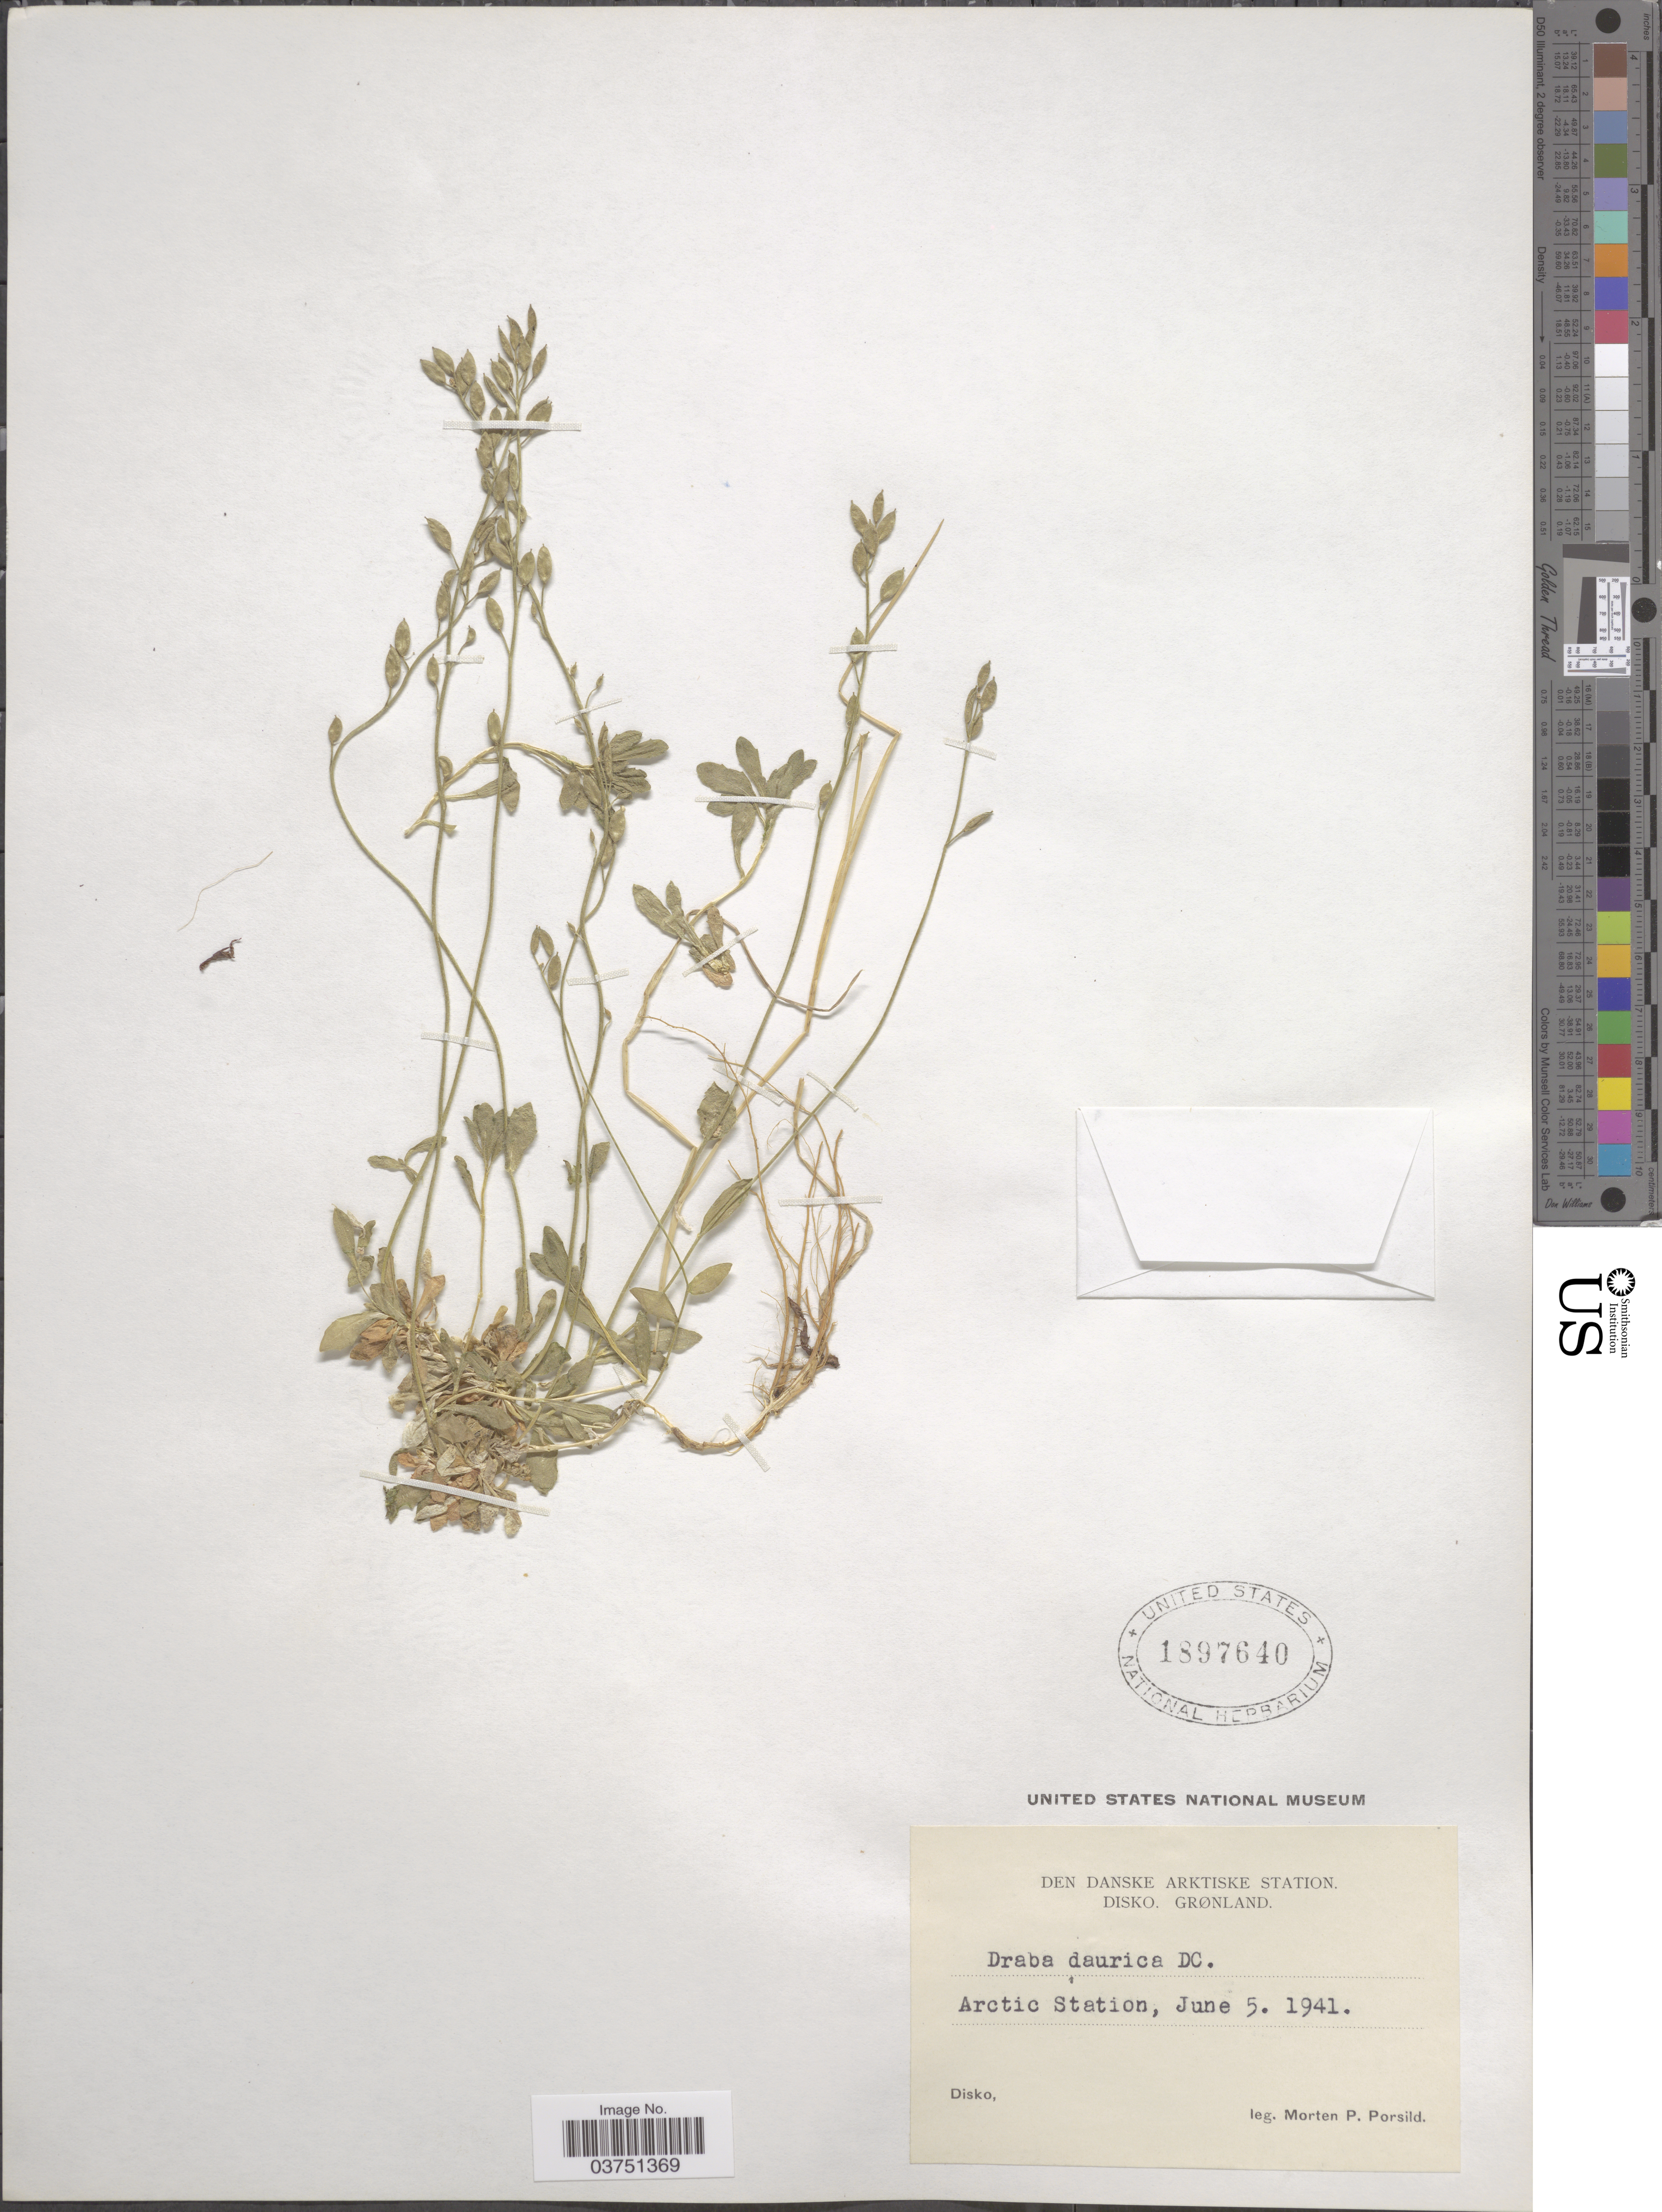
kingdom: Plantae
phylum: Tracheophyta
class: Magnoliopsida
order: Brassicales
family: Brassicaceae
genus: Draba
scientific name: Draba glabella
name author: Pursh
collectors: M. P. Porsild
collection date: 1941-06-05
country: Greenland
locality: Den Danske Arktiske Station. Disko Grønland. Arctic Station, Disko.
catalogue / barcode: US 1897640